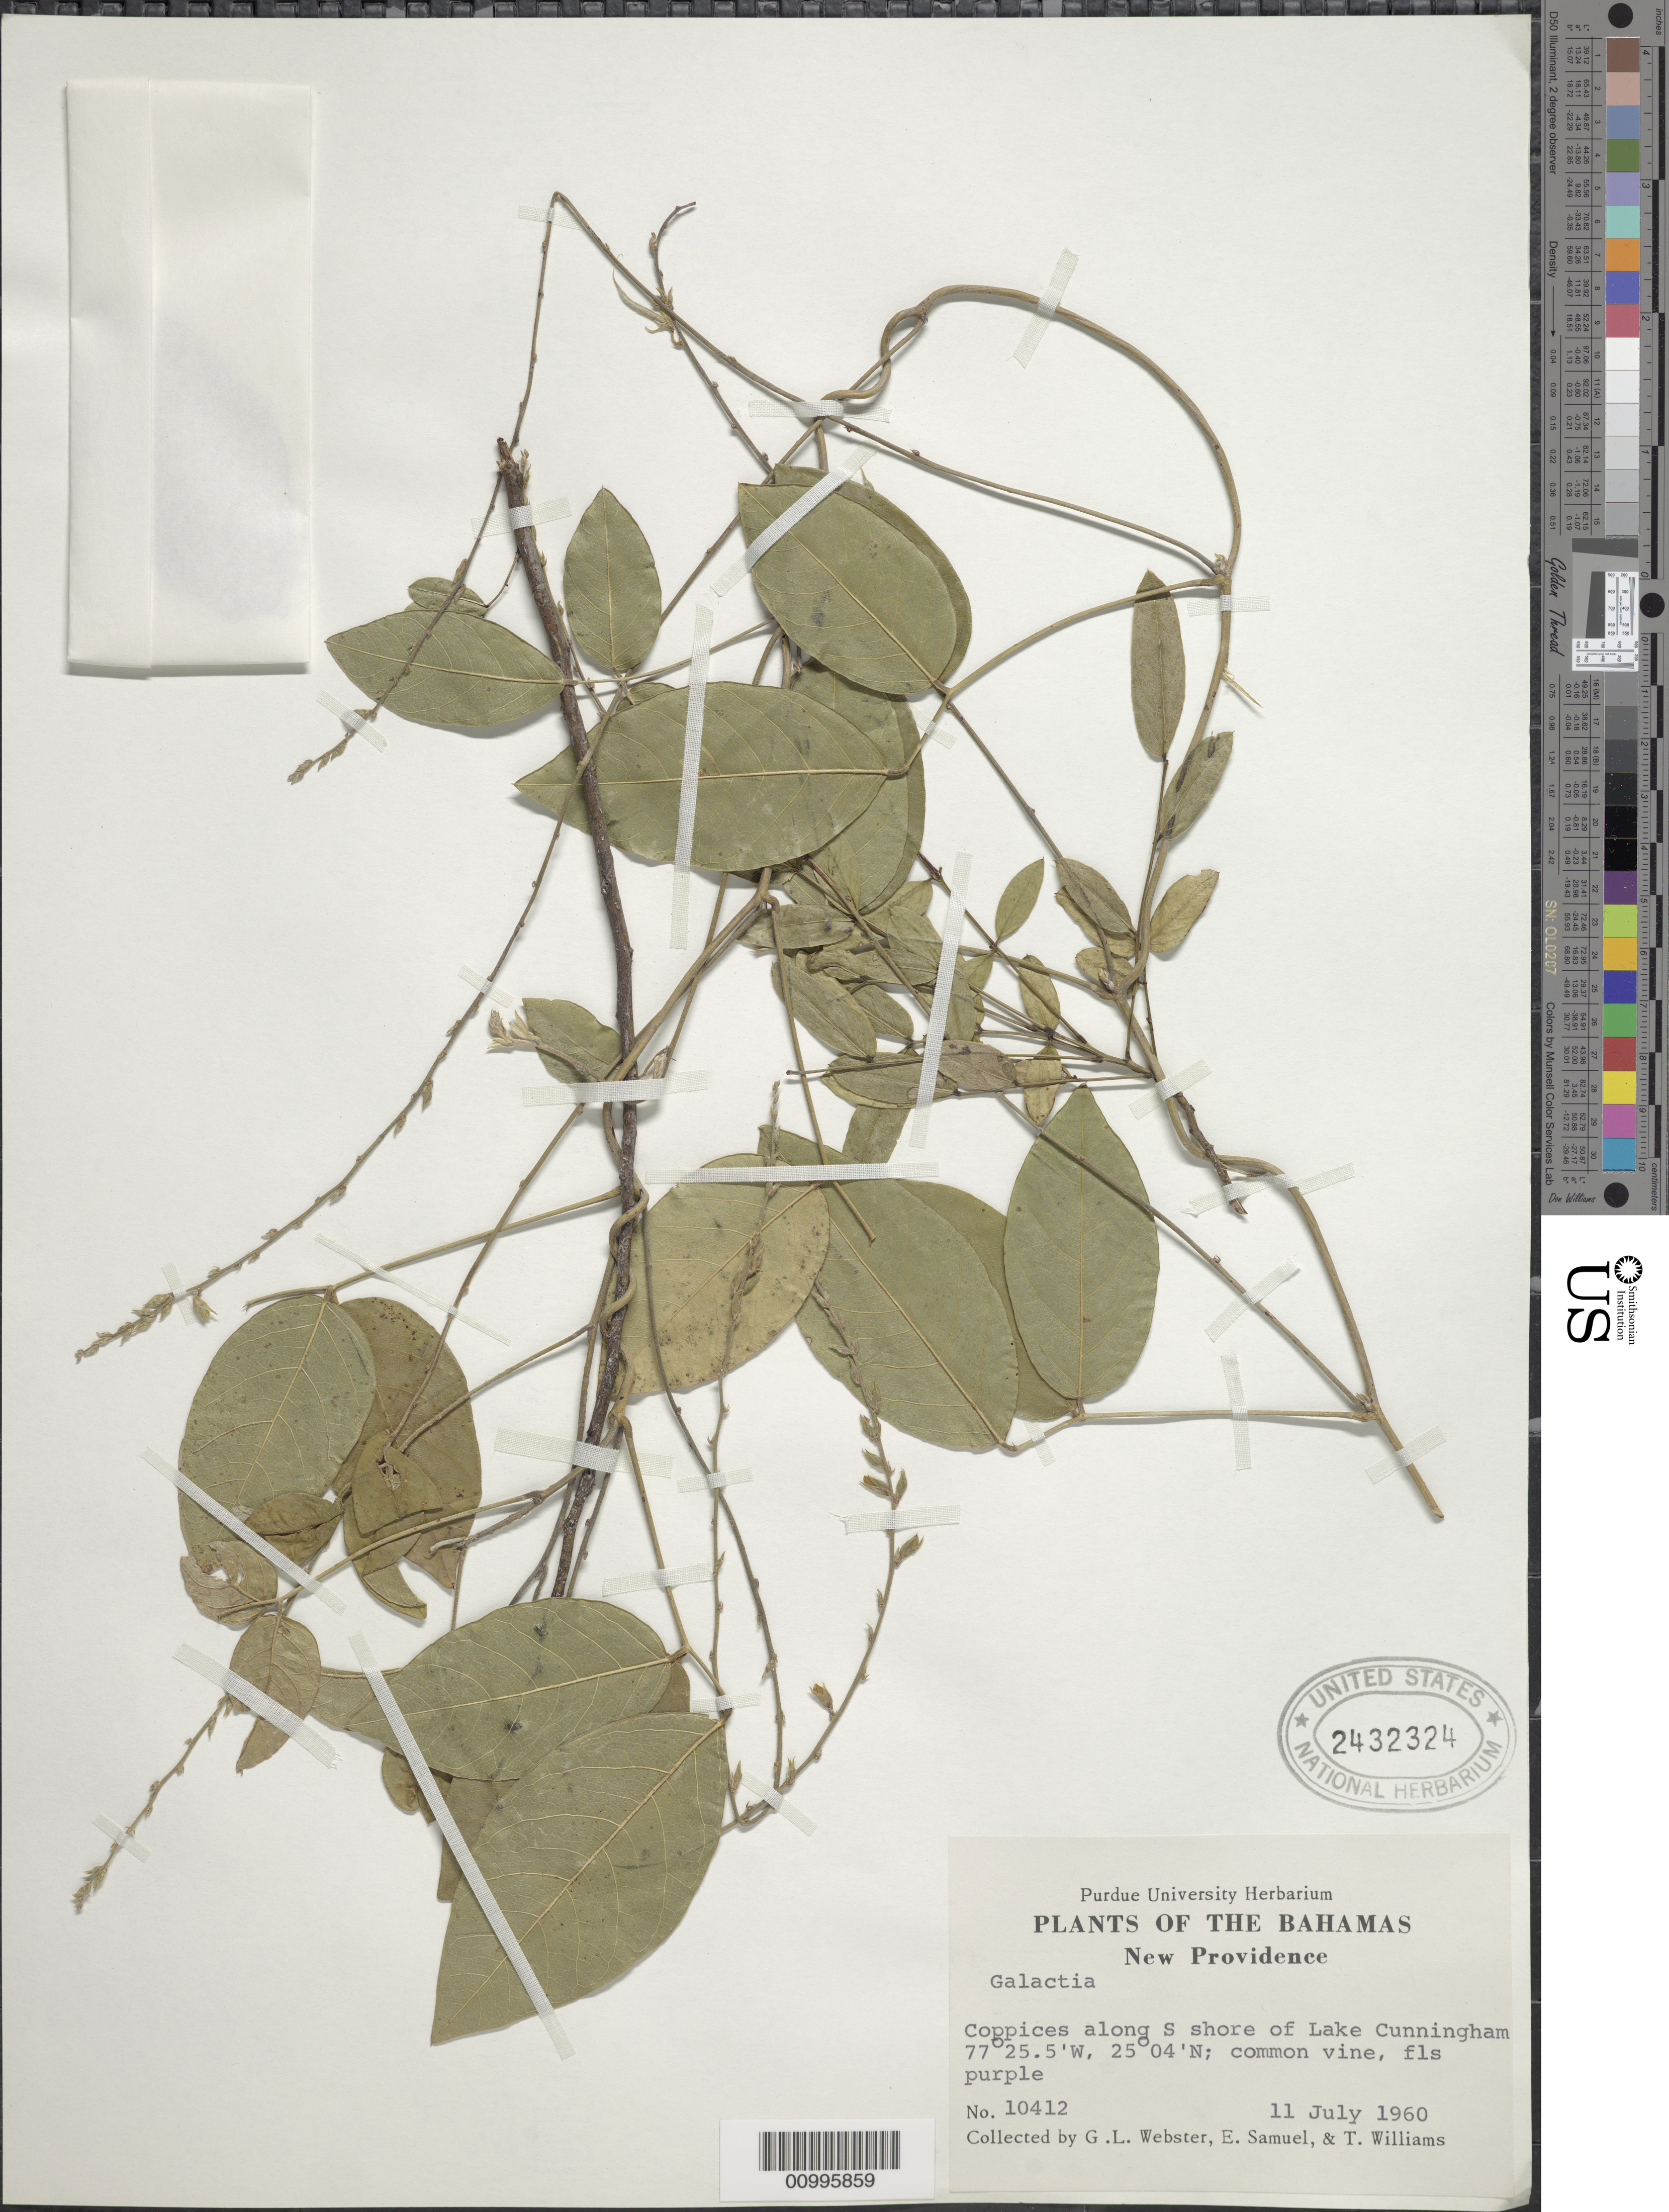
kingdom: Plantae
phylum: Tracheophyta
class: Magnoliopsida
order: Fabales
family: Fabaceae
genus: Galactia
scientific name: Galactia spiciformis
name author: Torr. & A. Gray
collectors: G. L. Webster, E. Samuels & T. Williams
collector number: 10412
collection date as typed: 11 Jul 1960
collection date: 1960-07-11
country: Bahamas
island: New Providence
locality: Coppices along S shore of Lake Cunningham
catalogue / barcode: US 2432324